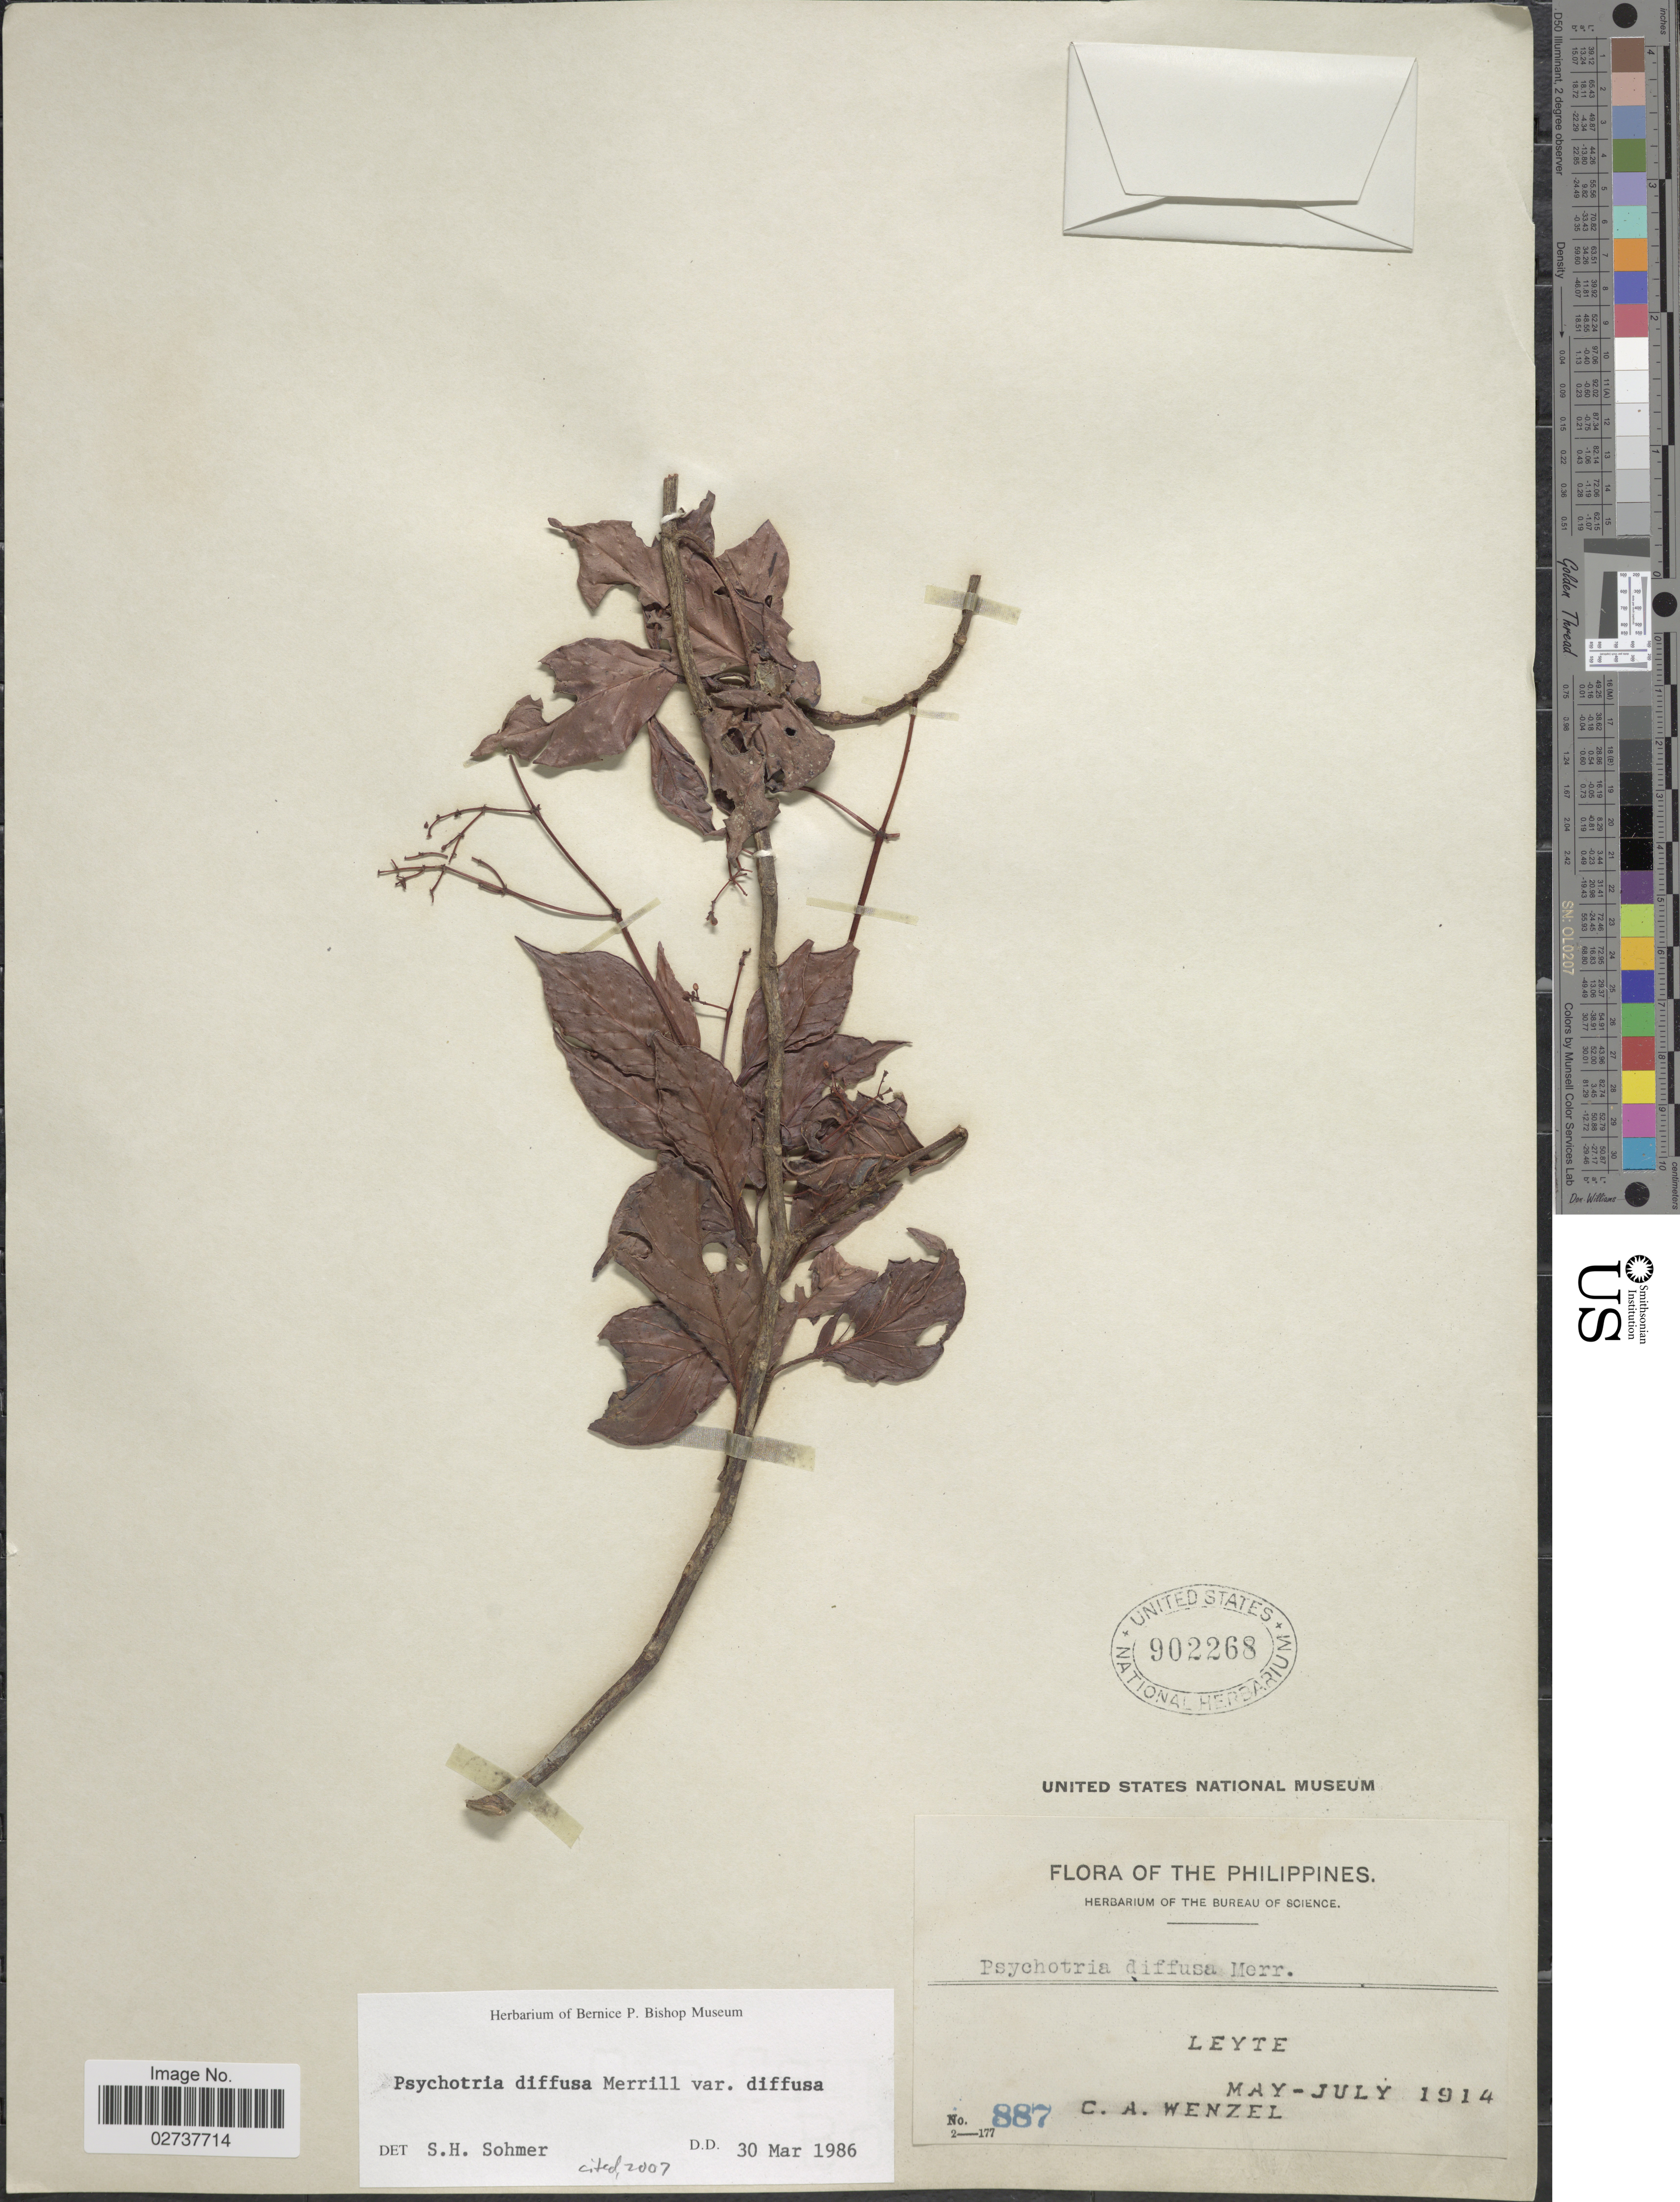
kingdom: Plantae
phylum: Tracheophyta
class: Magnoliopsida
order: Gentianales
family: Rubiaceae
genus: Psychotria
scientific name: Psychotria diffusa var. diffusa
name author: Merr.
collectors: C. Wenzel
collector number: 887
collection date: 1914-05/1914-07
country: Philippines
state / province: Eastern Visayas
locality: Leyte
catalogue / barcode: US 902268